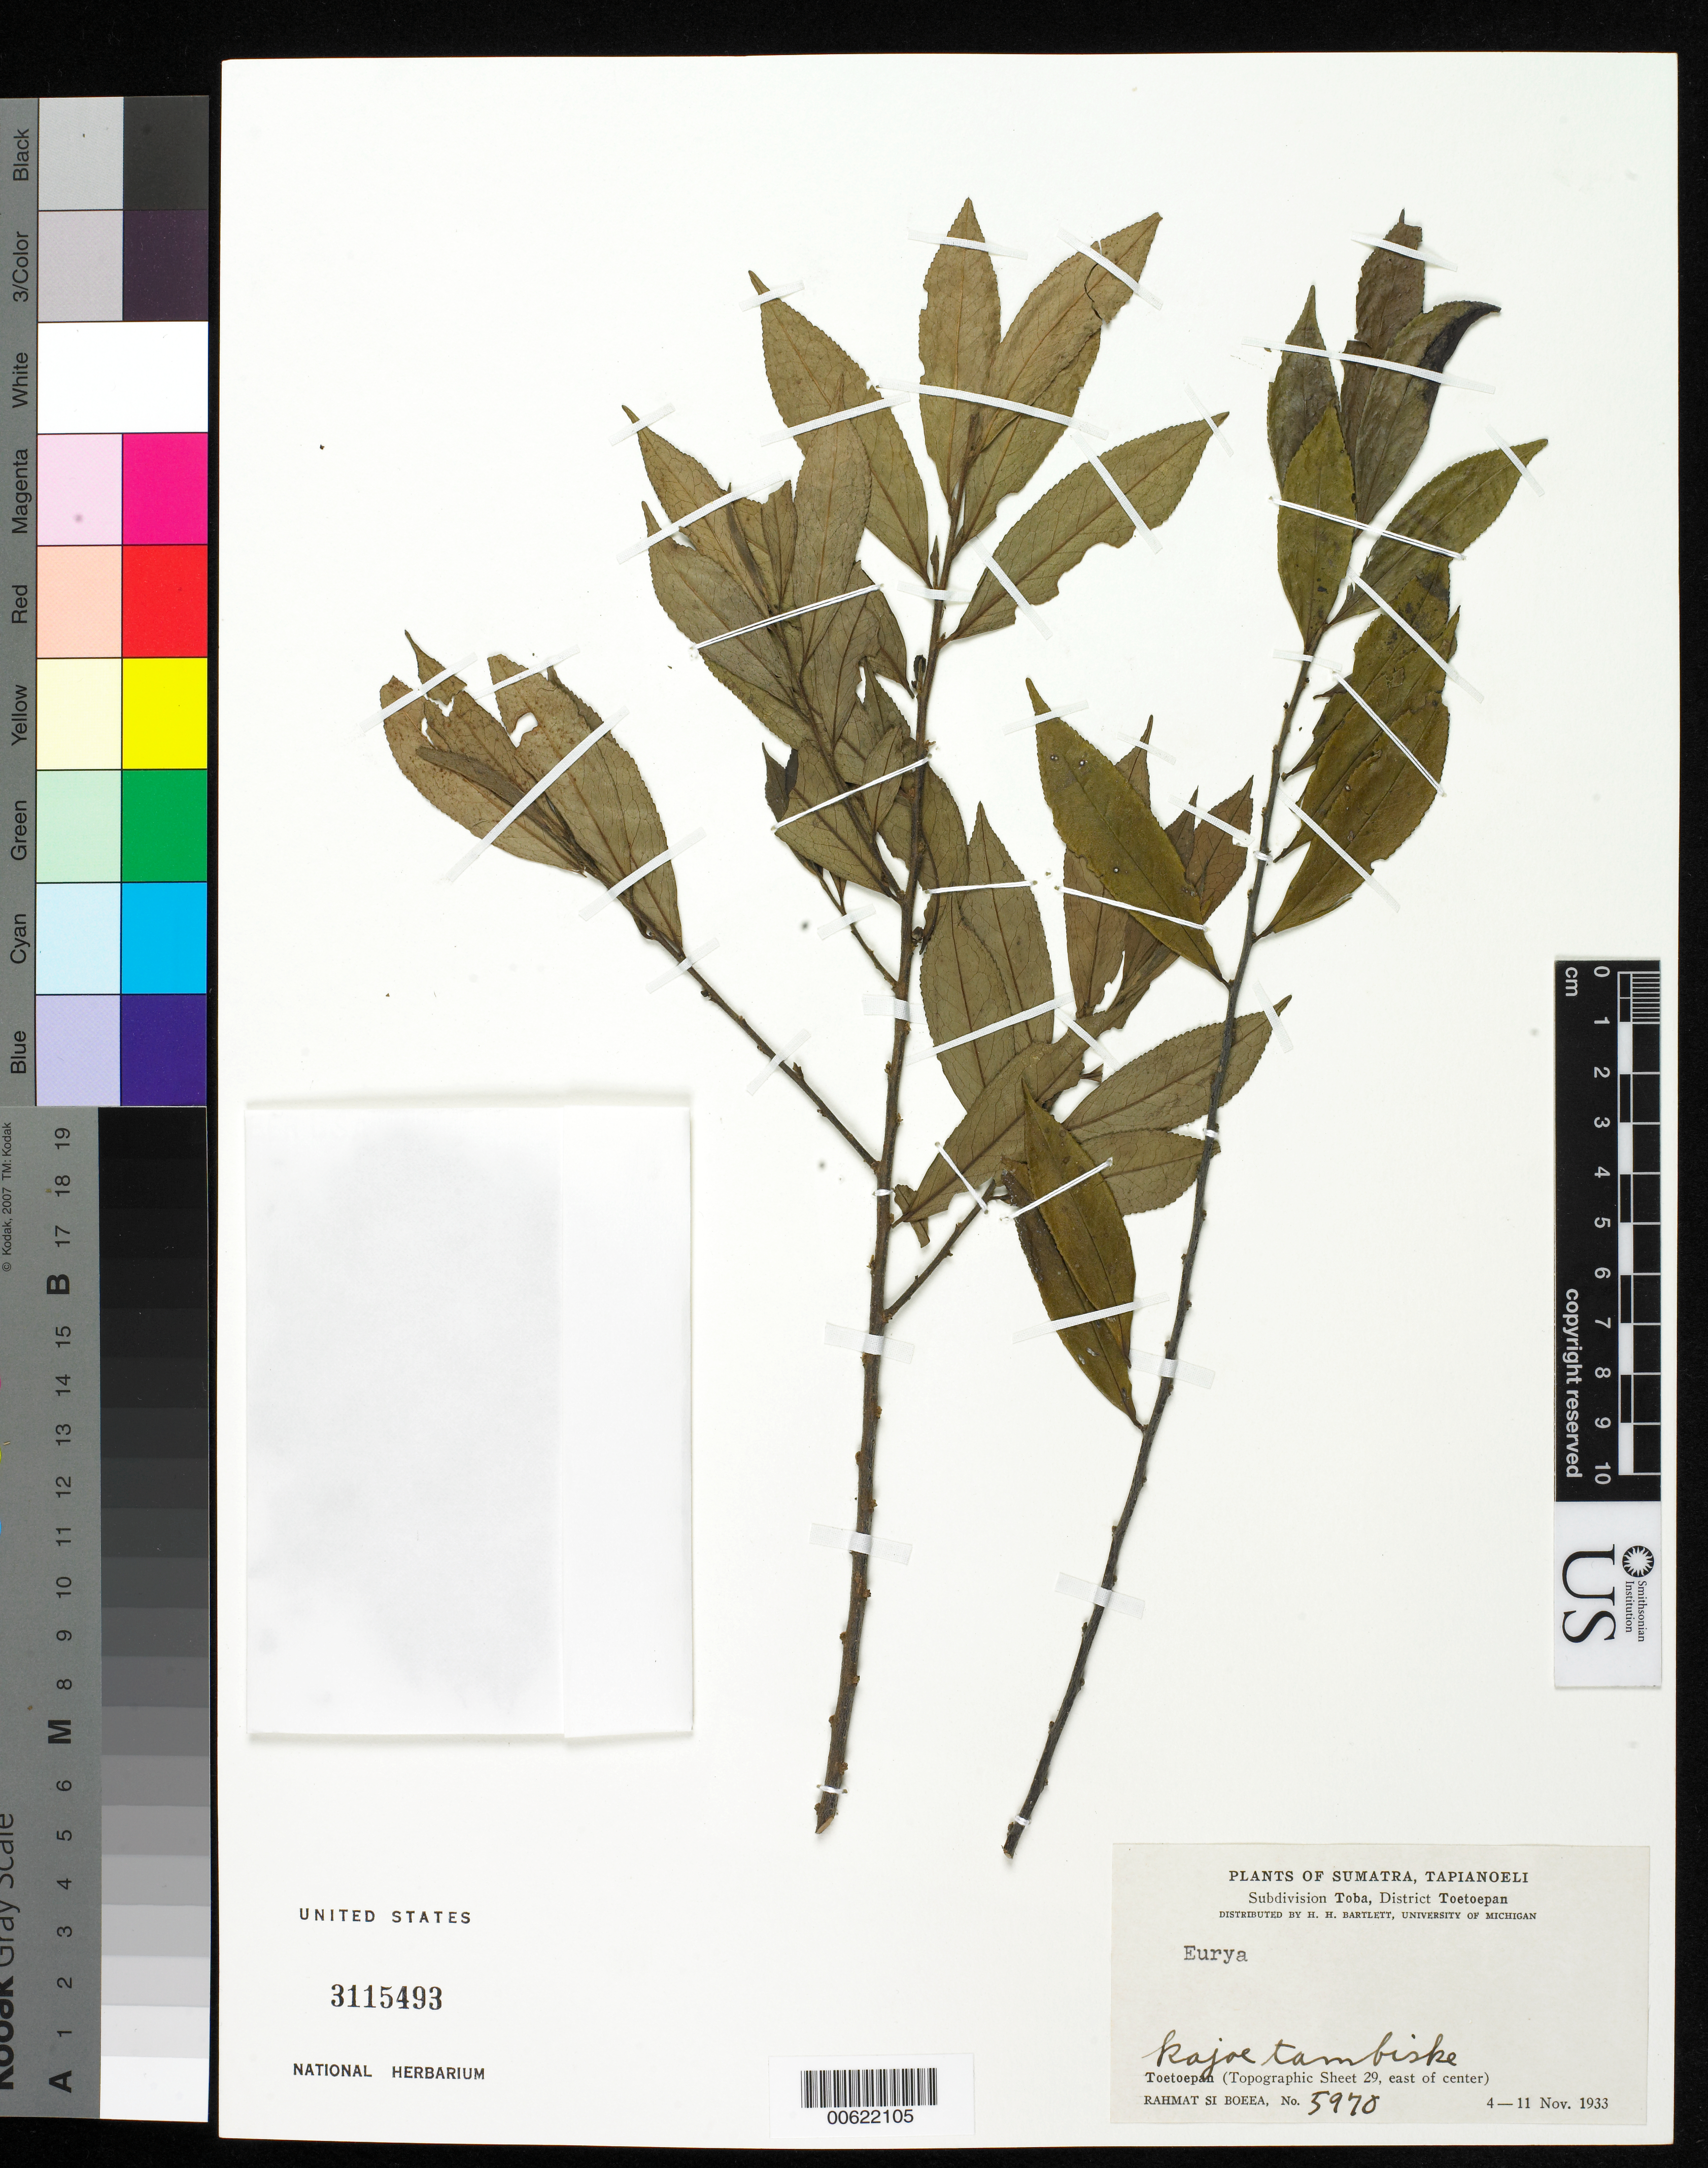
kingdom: Plantae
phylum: Tracheophyta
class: Magnoliopsida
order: Ericales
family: Pentaphylacaceae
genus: Eurya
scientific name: Eurya sp.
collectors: Rahmat Si Boeea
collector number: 5970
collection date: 1933-11-04/1933-11-11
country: Indonesia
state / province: Sumatra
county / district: Sumatera Utara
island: Sumatra I.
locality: (Tapianoeli) Toetoepan, Toba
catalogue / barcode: US 3115493